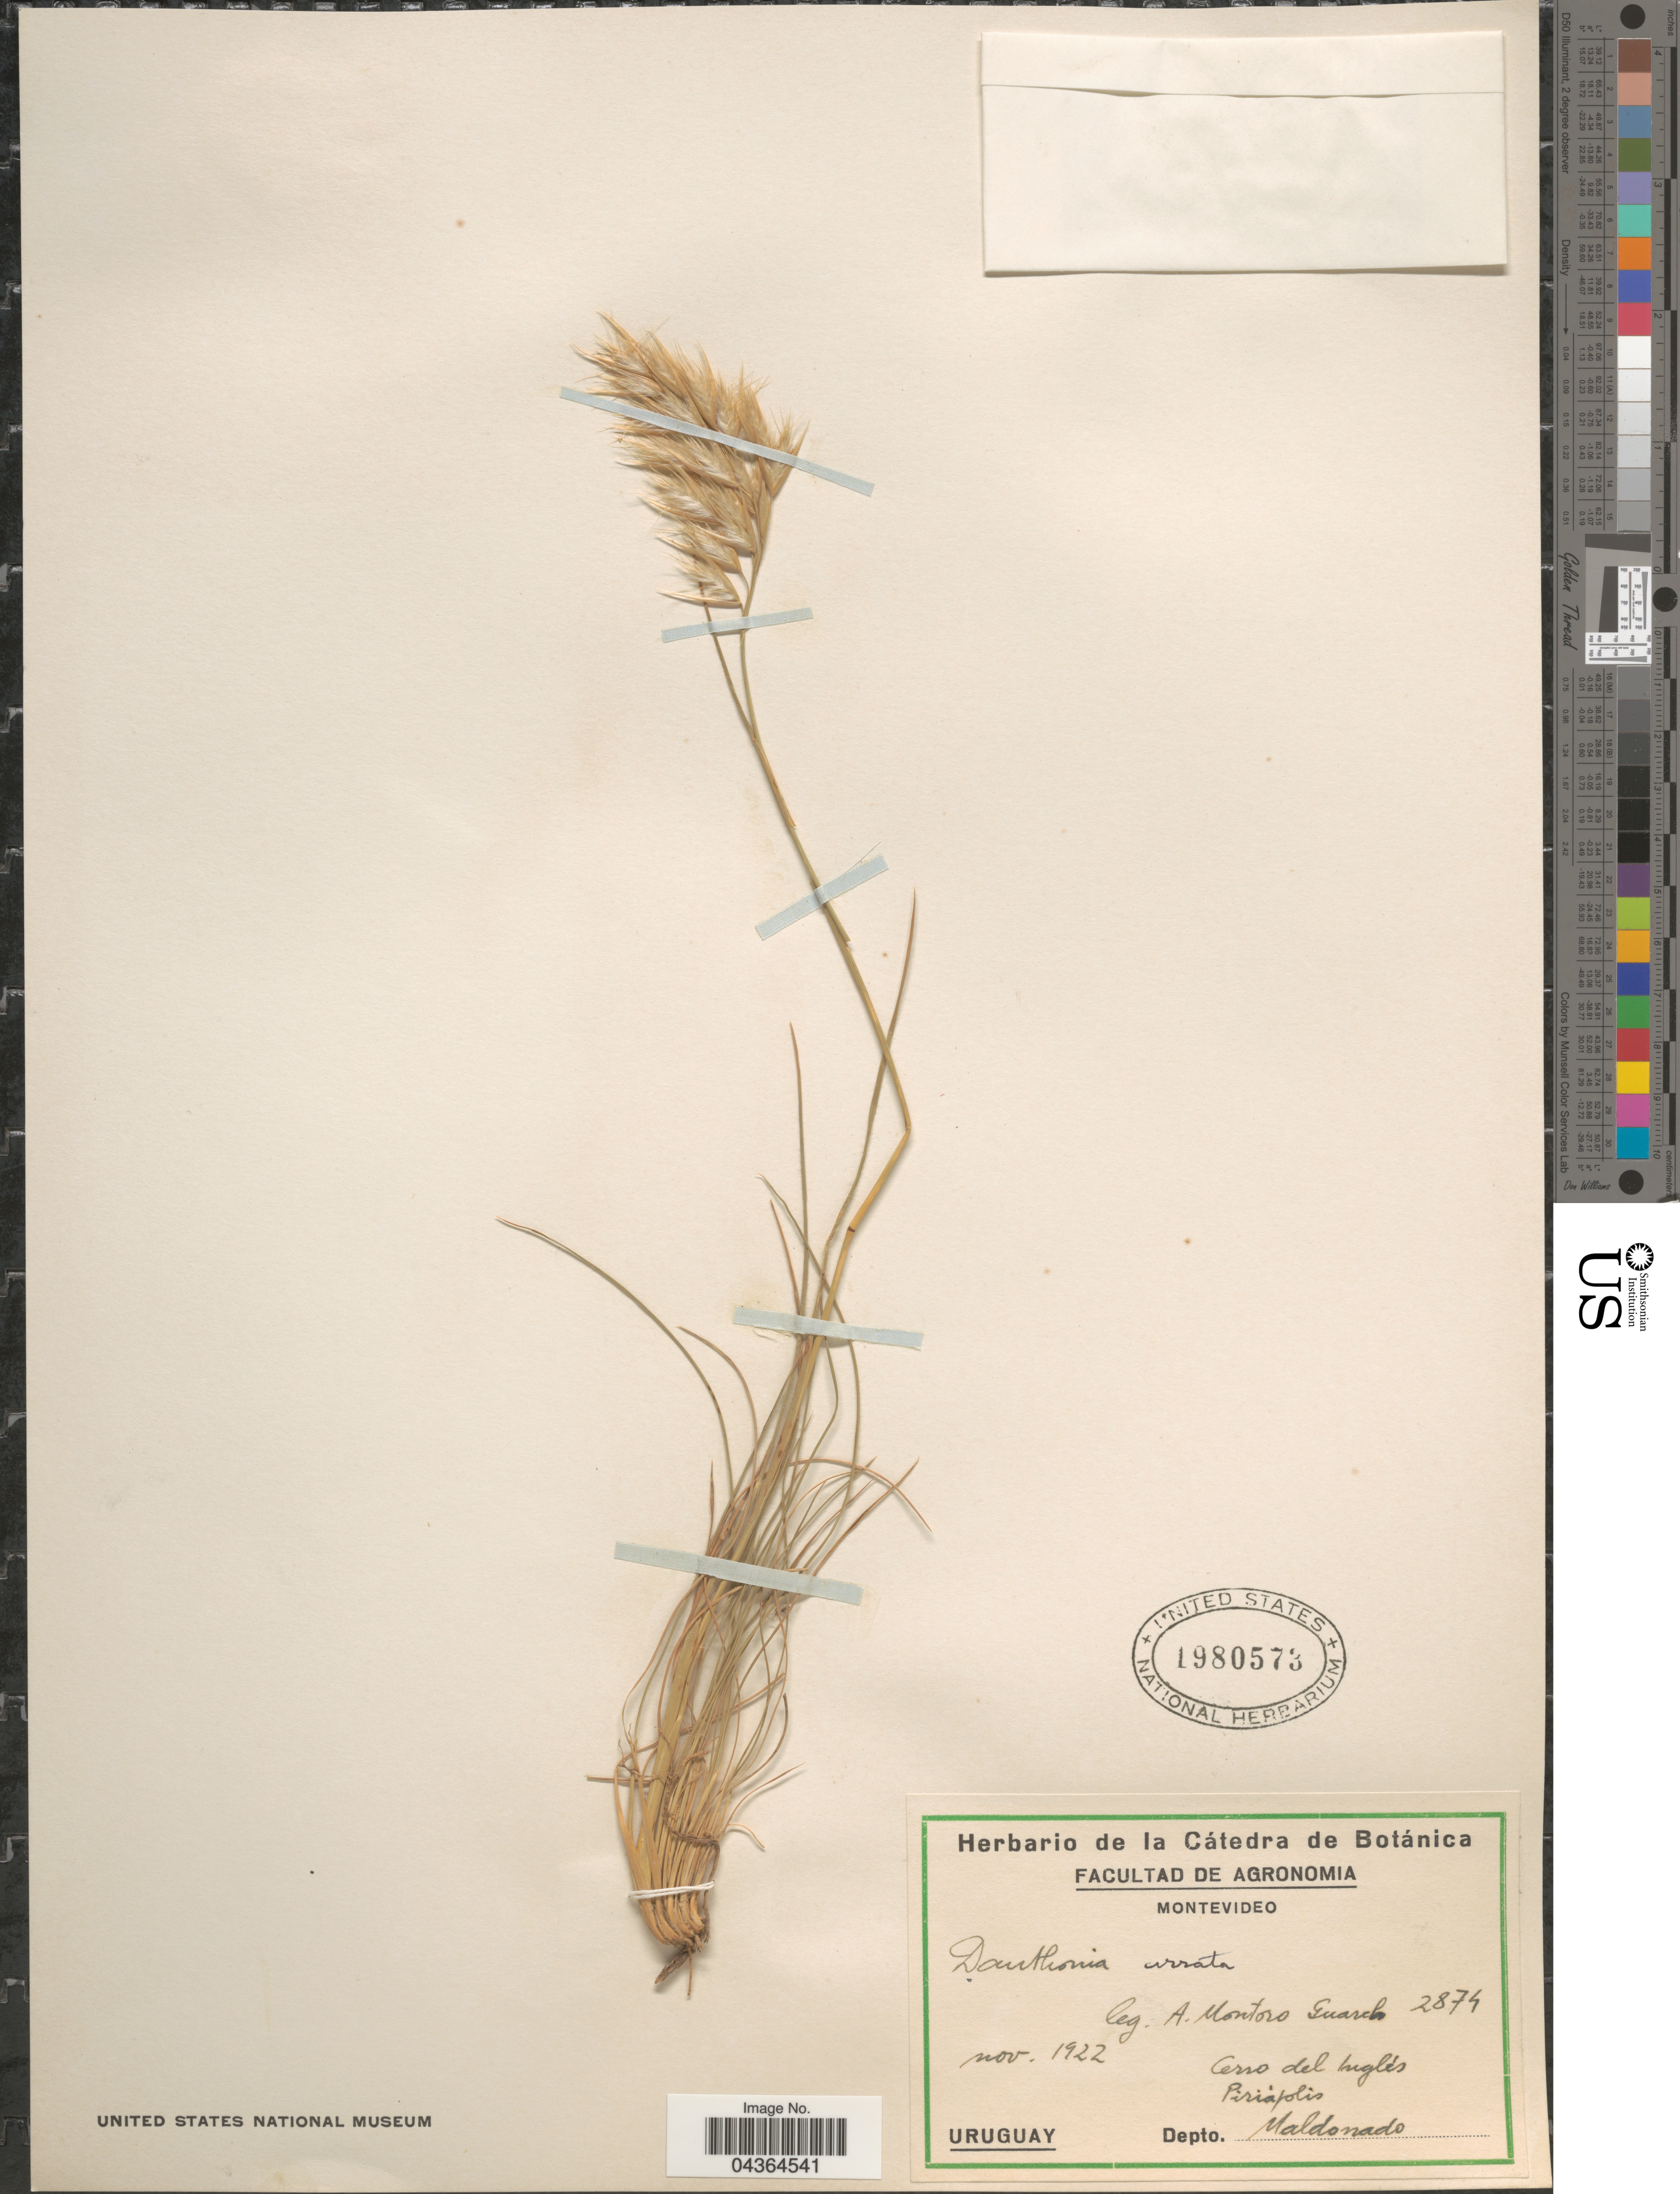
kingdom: Plantae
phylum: Tracheophyta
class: Liliopsida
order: Poales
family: Poaceae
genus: Danthonia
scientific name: Danthonia cirrata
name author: Hack. & Arechav.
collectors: A. Guarch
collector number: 2874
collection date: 1922-11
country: Uruguay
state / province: Maldonado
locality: Cerro del Inglés Piriápolis. Depto. Maldonado.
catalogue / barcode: US 1980573